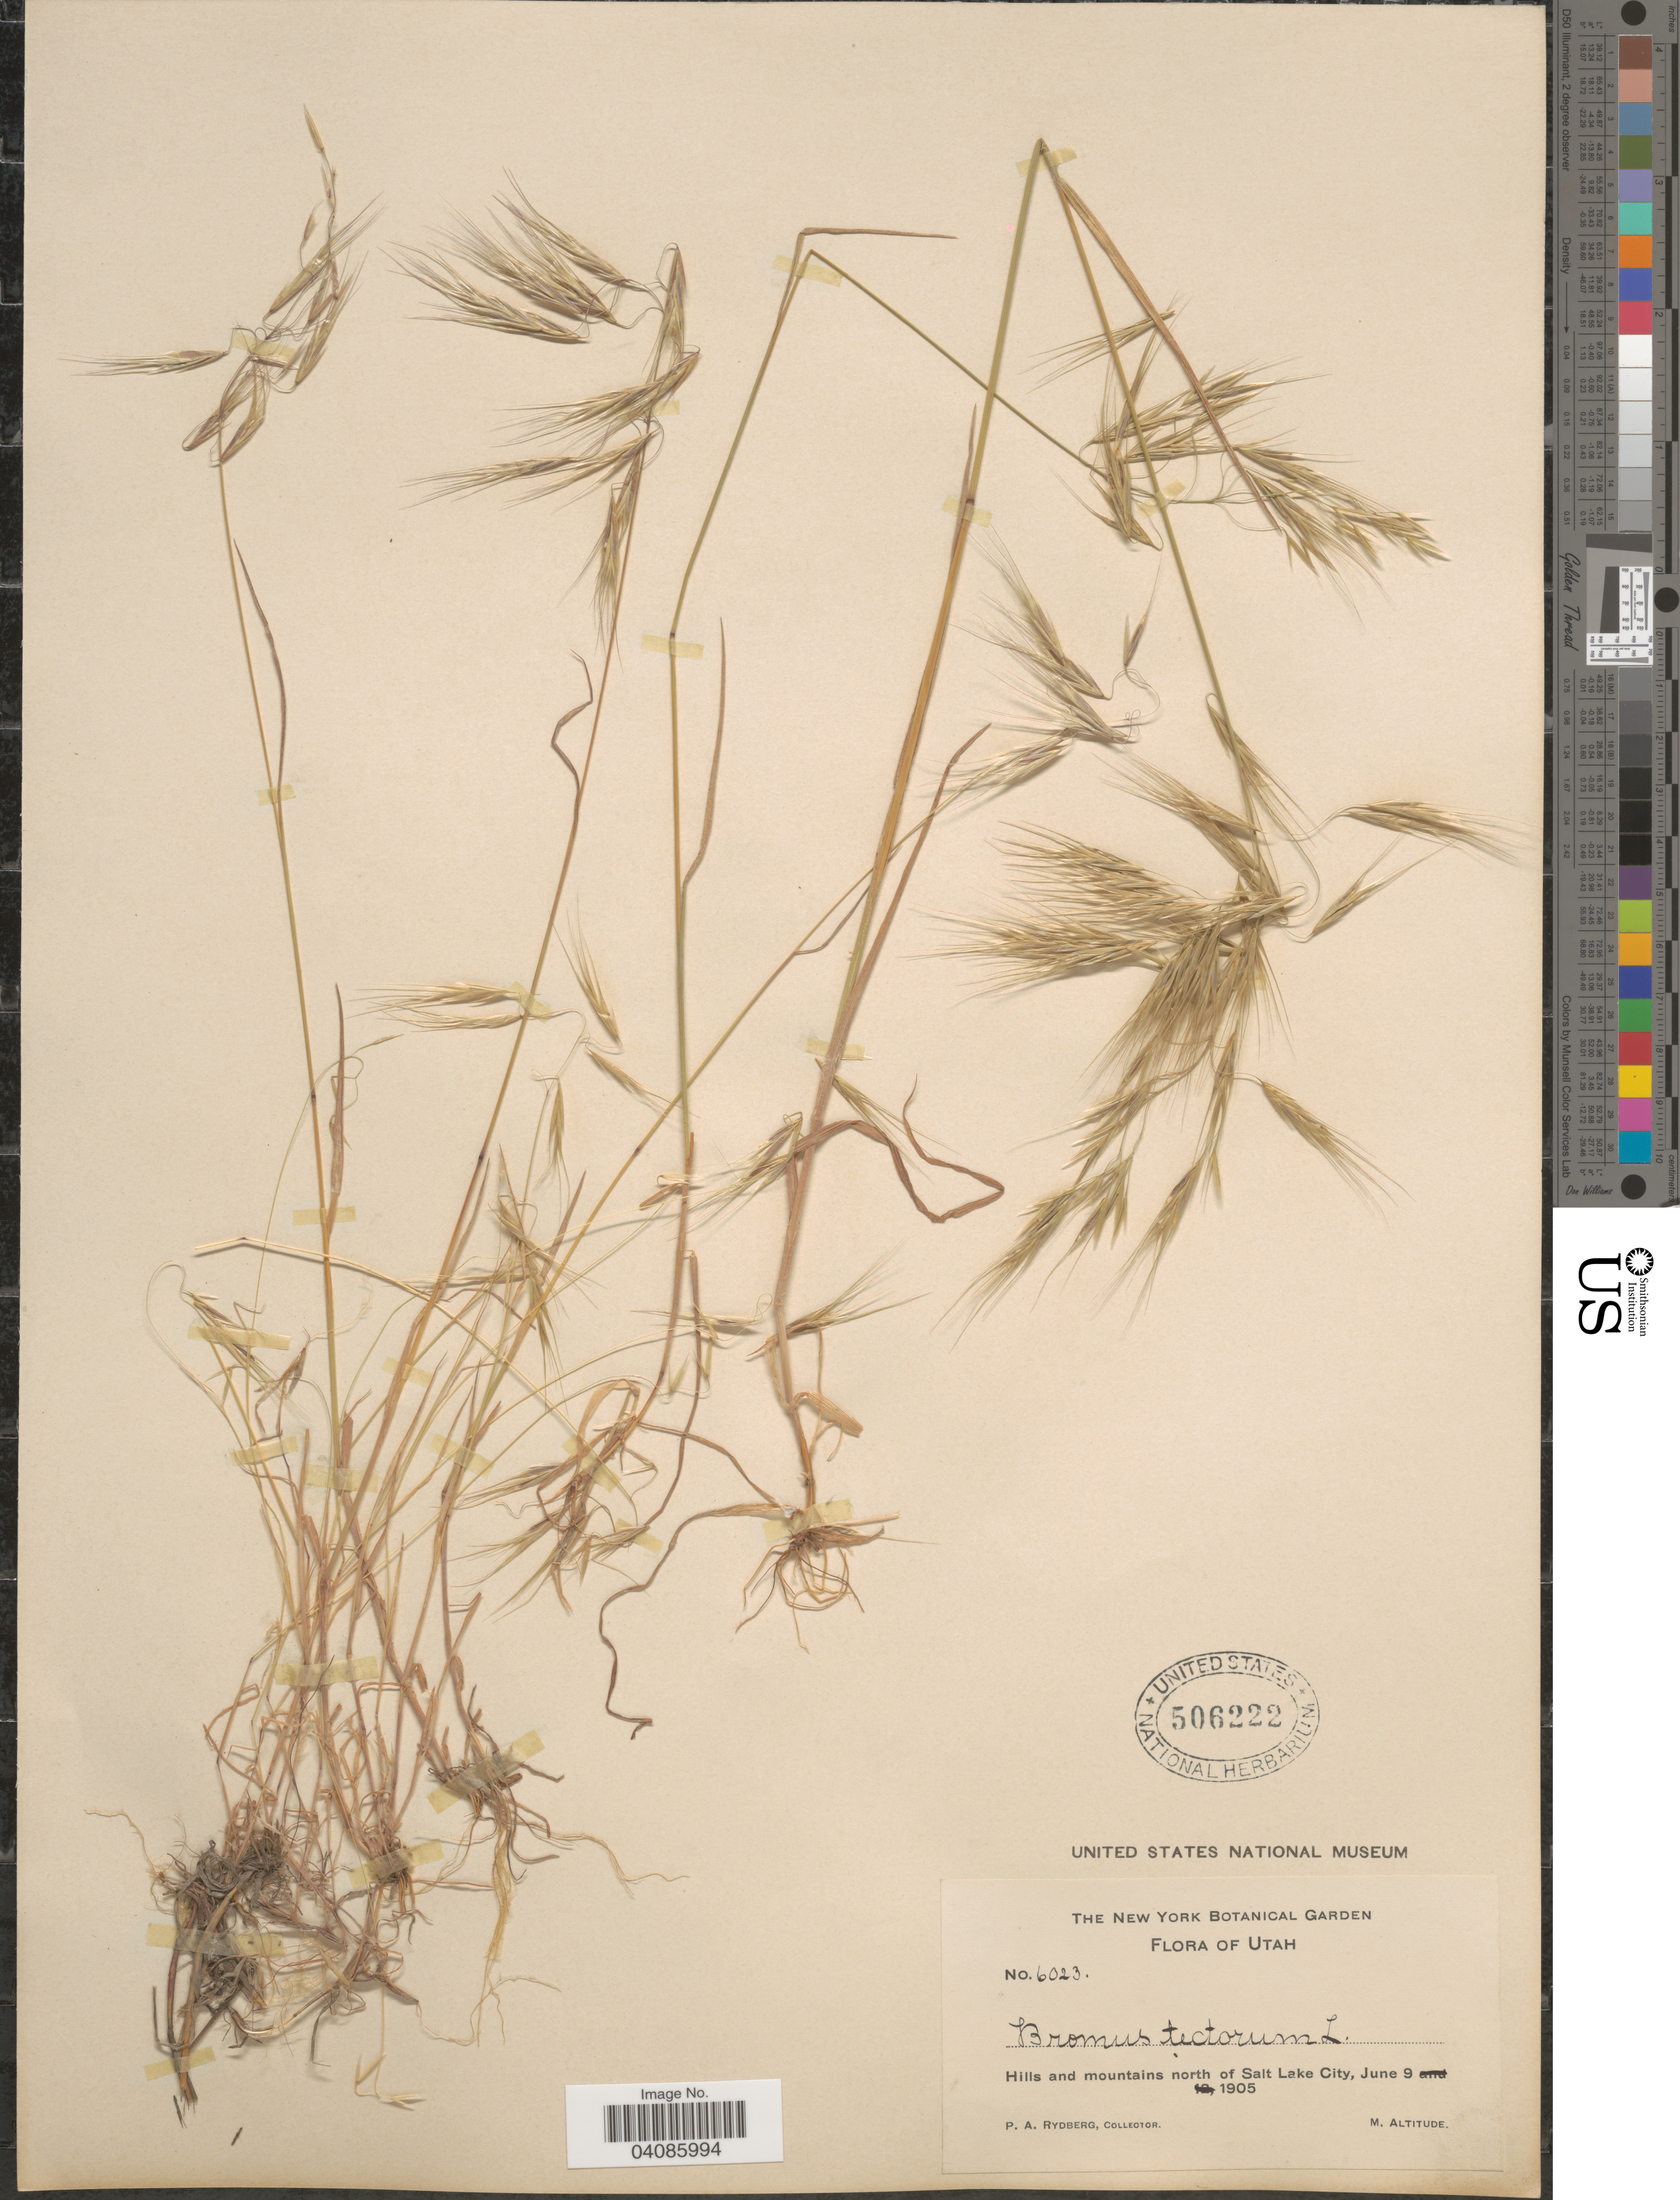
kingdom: Plantae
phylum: Tracheophyta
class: Liliopsida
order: Poales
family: Poaceae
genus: Bromus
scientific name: Bromus tectorum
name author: L.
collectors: P. A. Rydberg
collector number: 6023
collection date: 1905-06-09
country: United States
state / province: Utah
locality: Hills and mountains north of Salt Lake City.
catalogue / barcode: US 506222